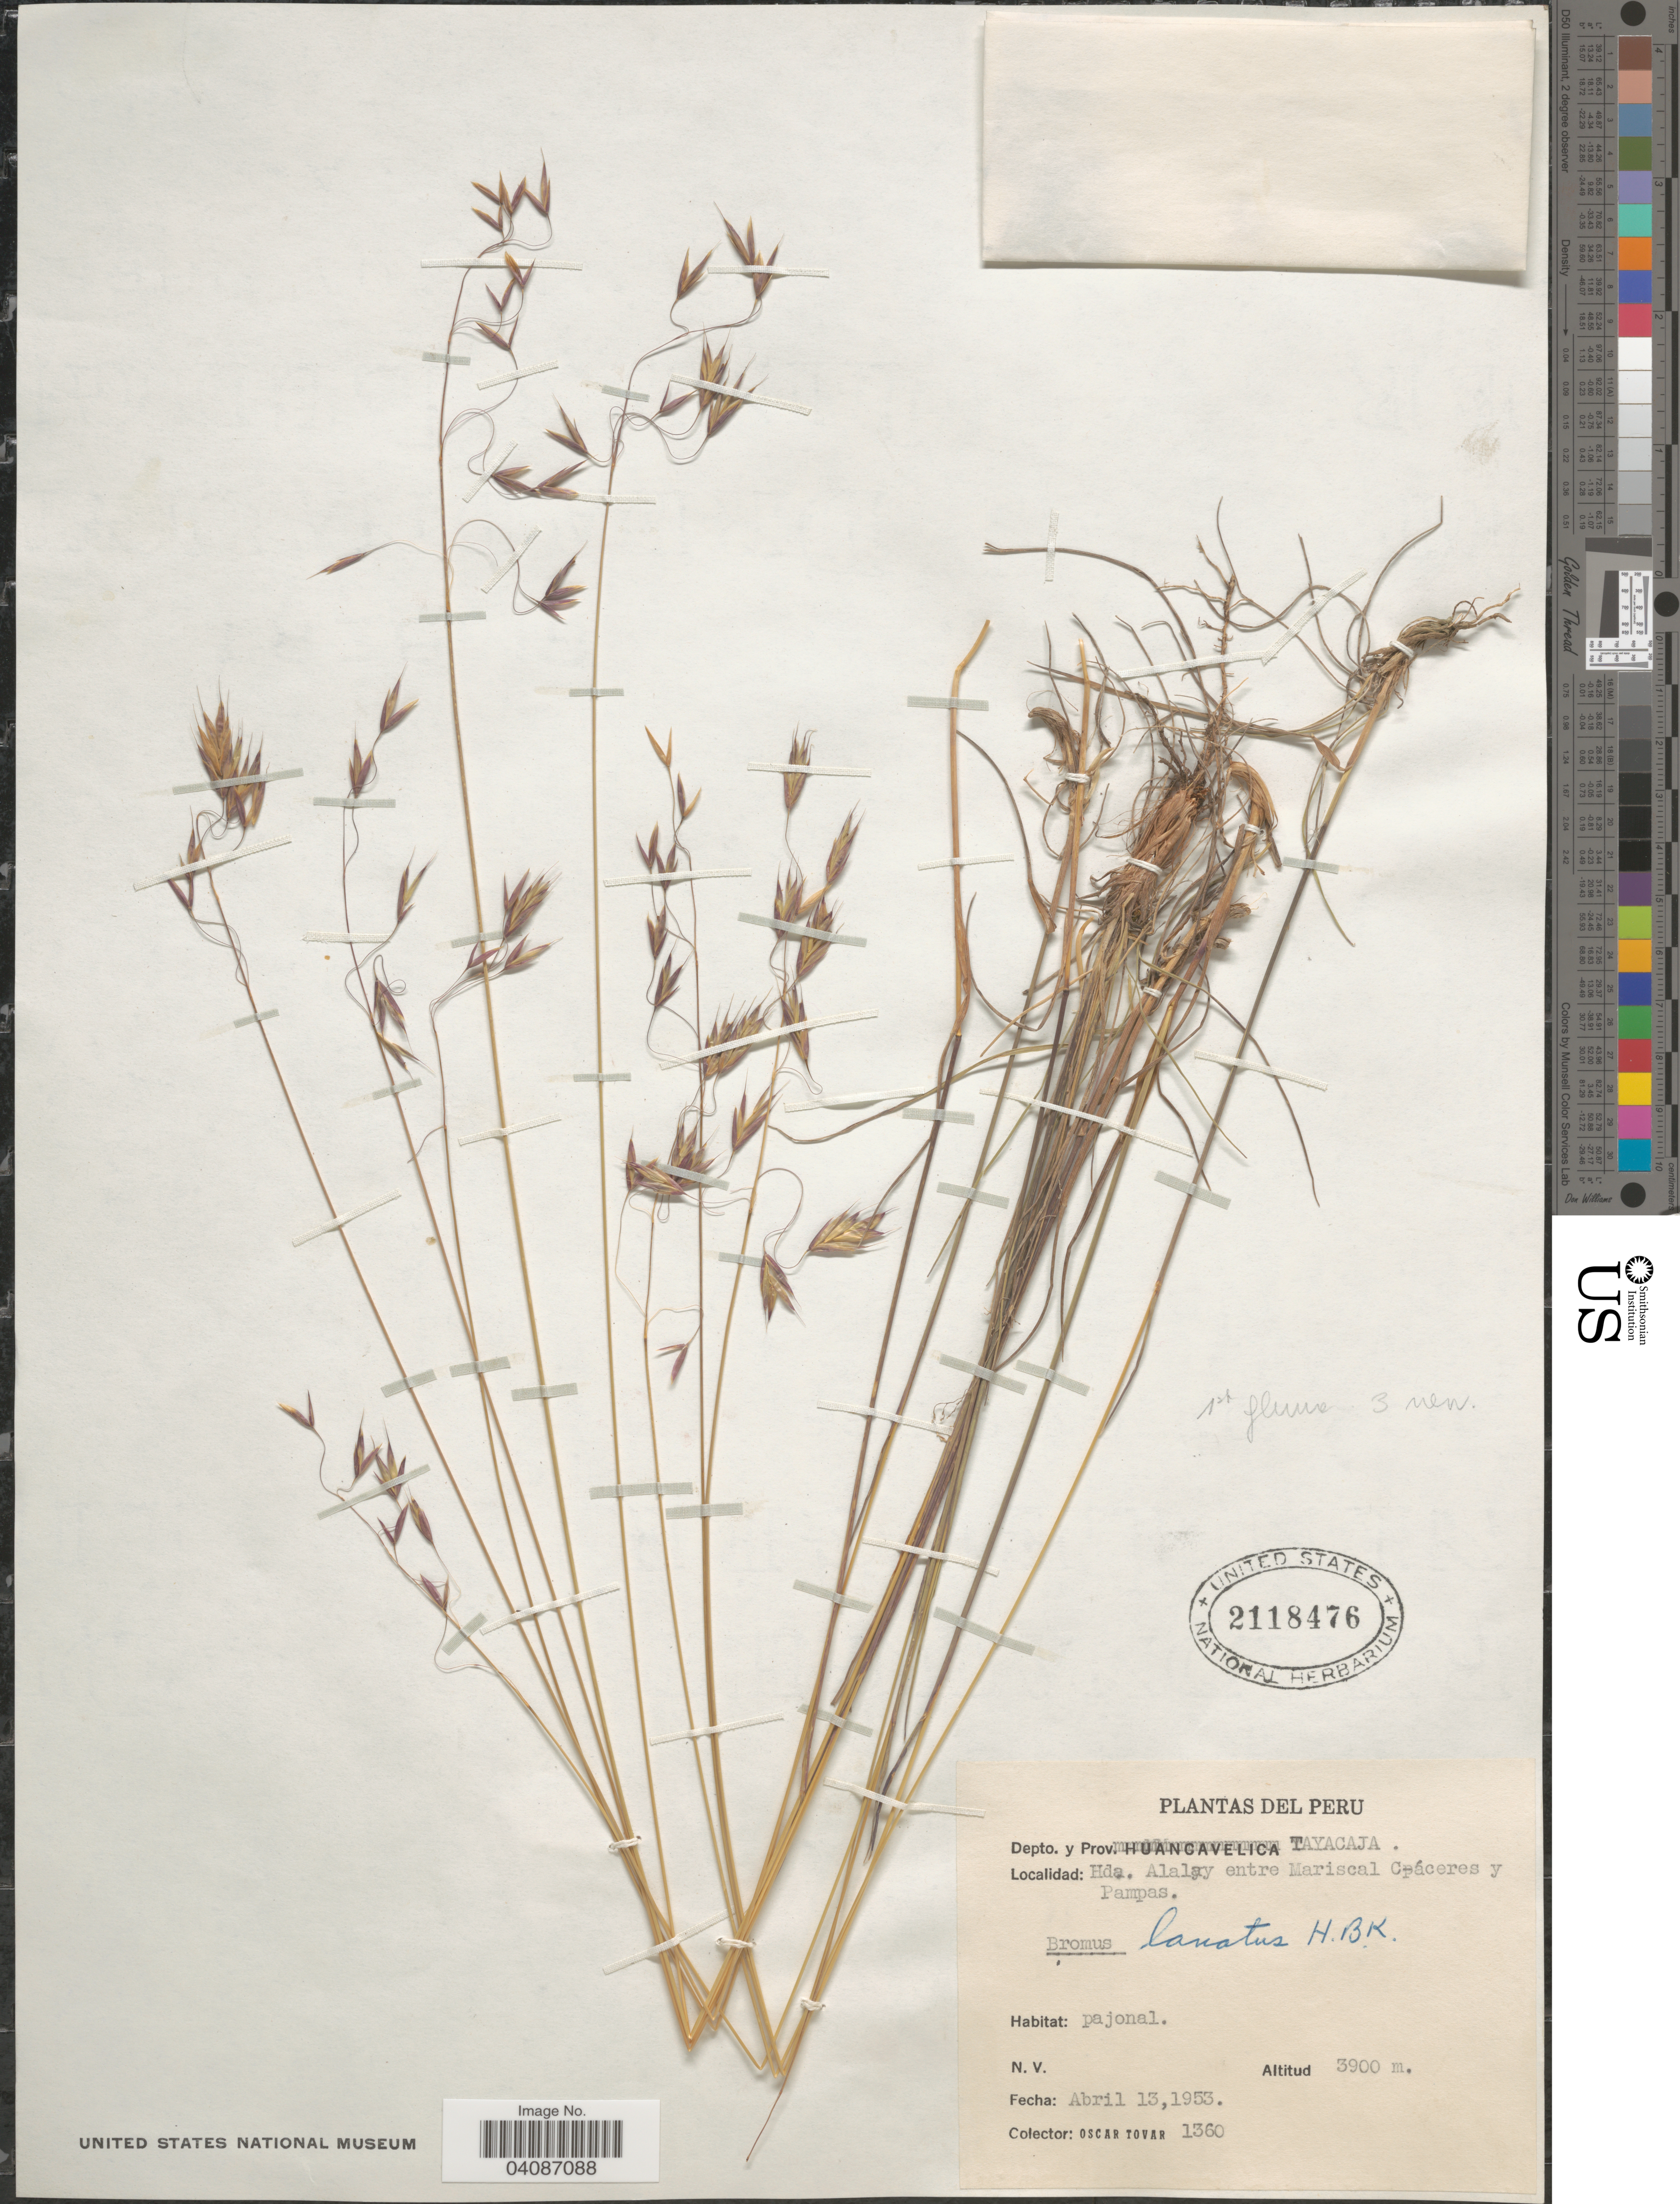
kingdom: Plantae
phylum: Tracheophyta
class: Liliopsida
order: Poales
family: Poaceae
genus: Bromus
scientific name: Bromus lanatus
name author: Kunth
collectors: Ó. Tovar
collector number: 1360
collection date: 1953-04-13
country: Peru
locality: Depto. y Prov. Tayacaja. Hda. Alalay entre Mariscal Cáceres y Pampas.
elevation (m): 3900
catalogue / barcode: US 2118476